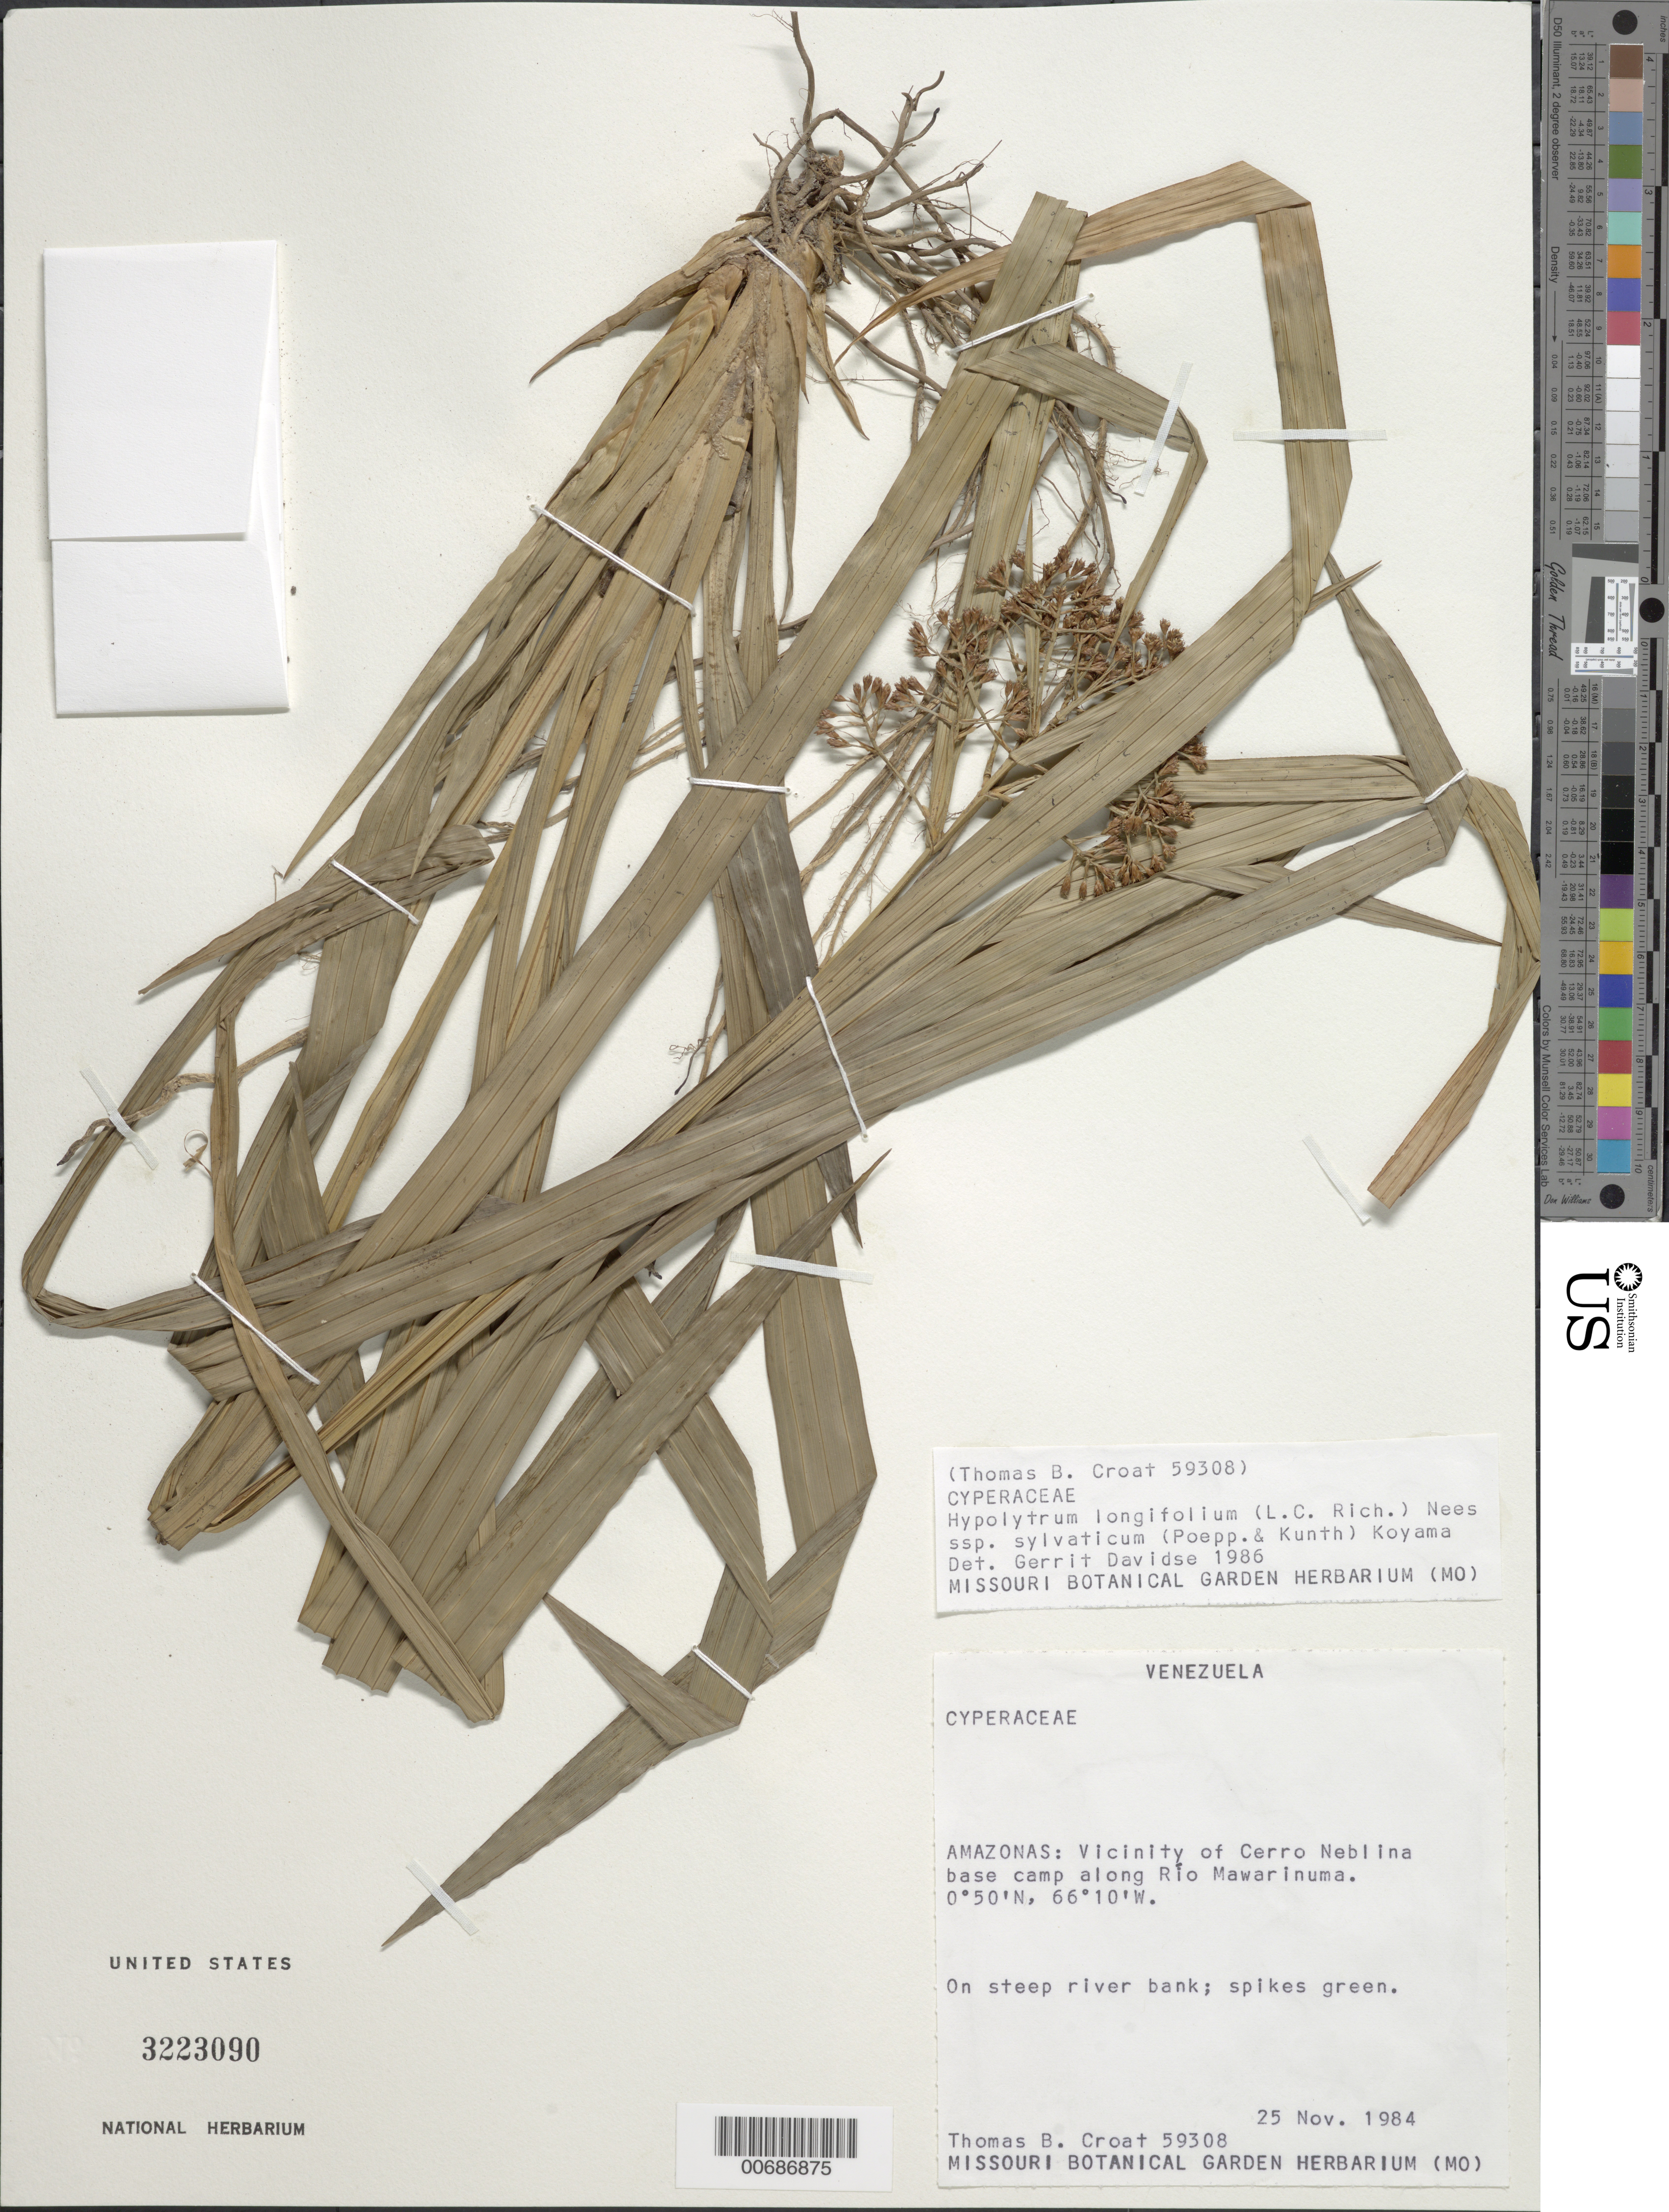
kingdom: Plantae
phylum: Tracheophyta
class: Liliopsida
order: Poales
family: Cyperaceae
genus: Hypolytrum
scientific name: Hypolytrum longifolium subsp. sylvaticum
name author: (Poepp. ex Kunth) T. Koyama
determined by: Davidse, Gerrit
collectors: T. B. Croat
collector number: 59308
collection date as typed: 25-Nov-84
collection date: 1984-11-25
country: Venezuela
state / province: Amazonas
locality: Cerro Neblina, vic.; base camp on Río Mawarinuma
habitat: Steep river bank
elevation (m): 140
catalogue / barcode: US 3223090